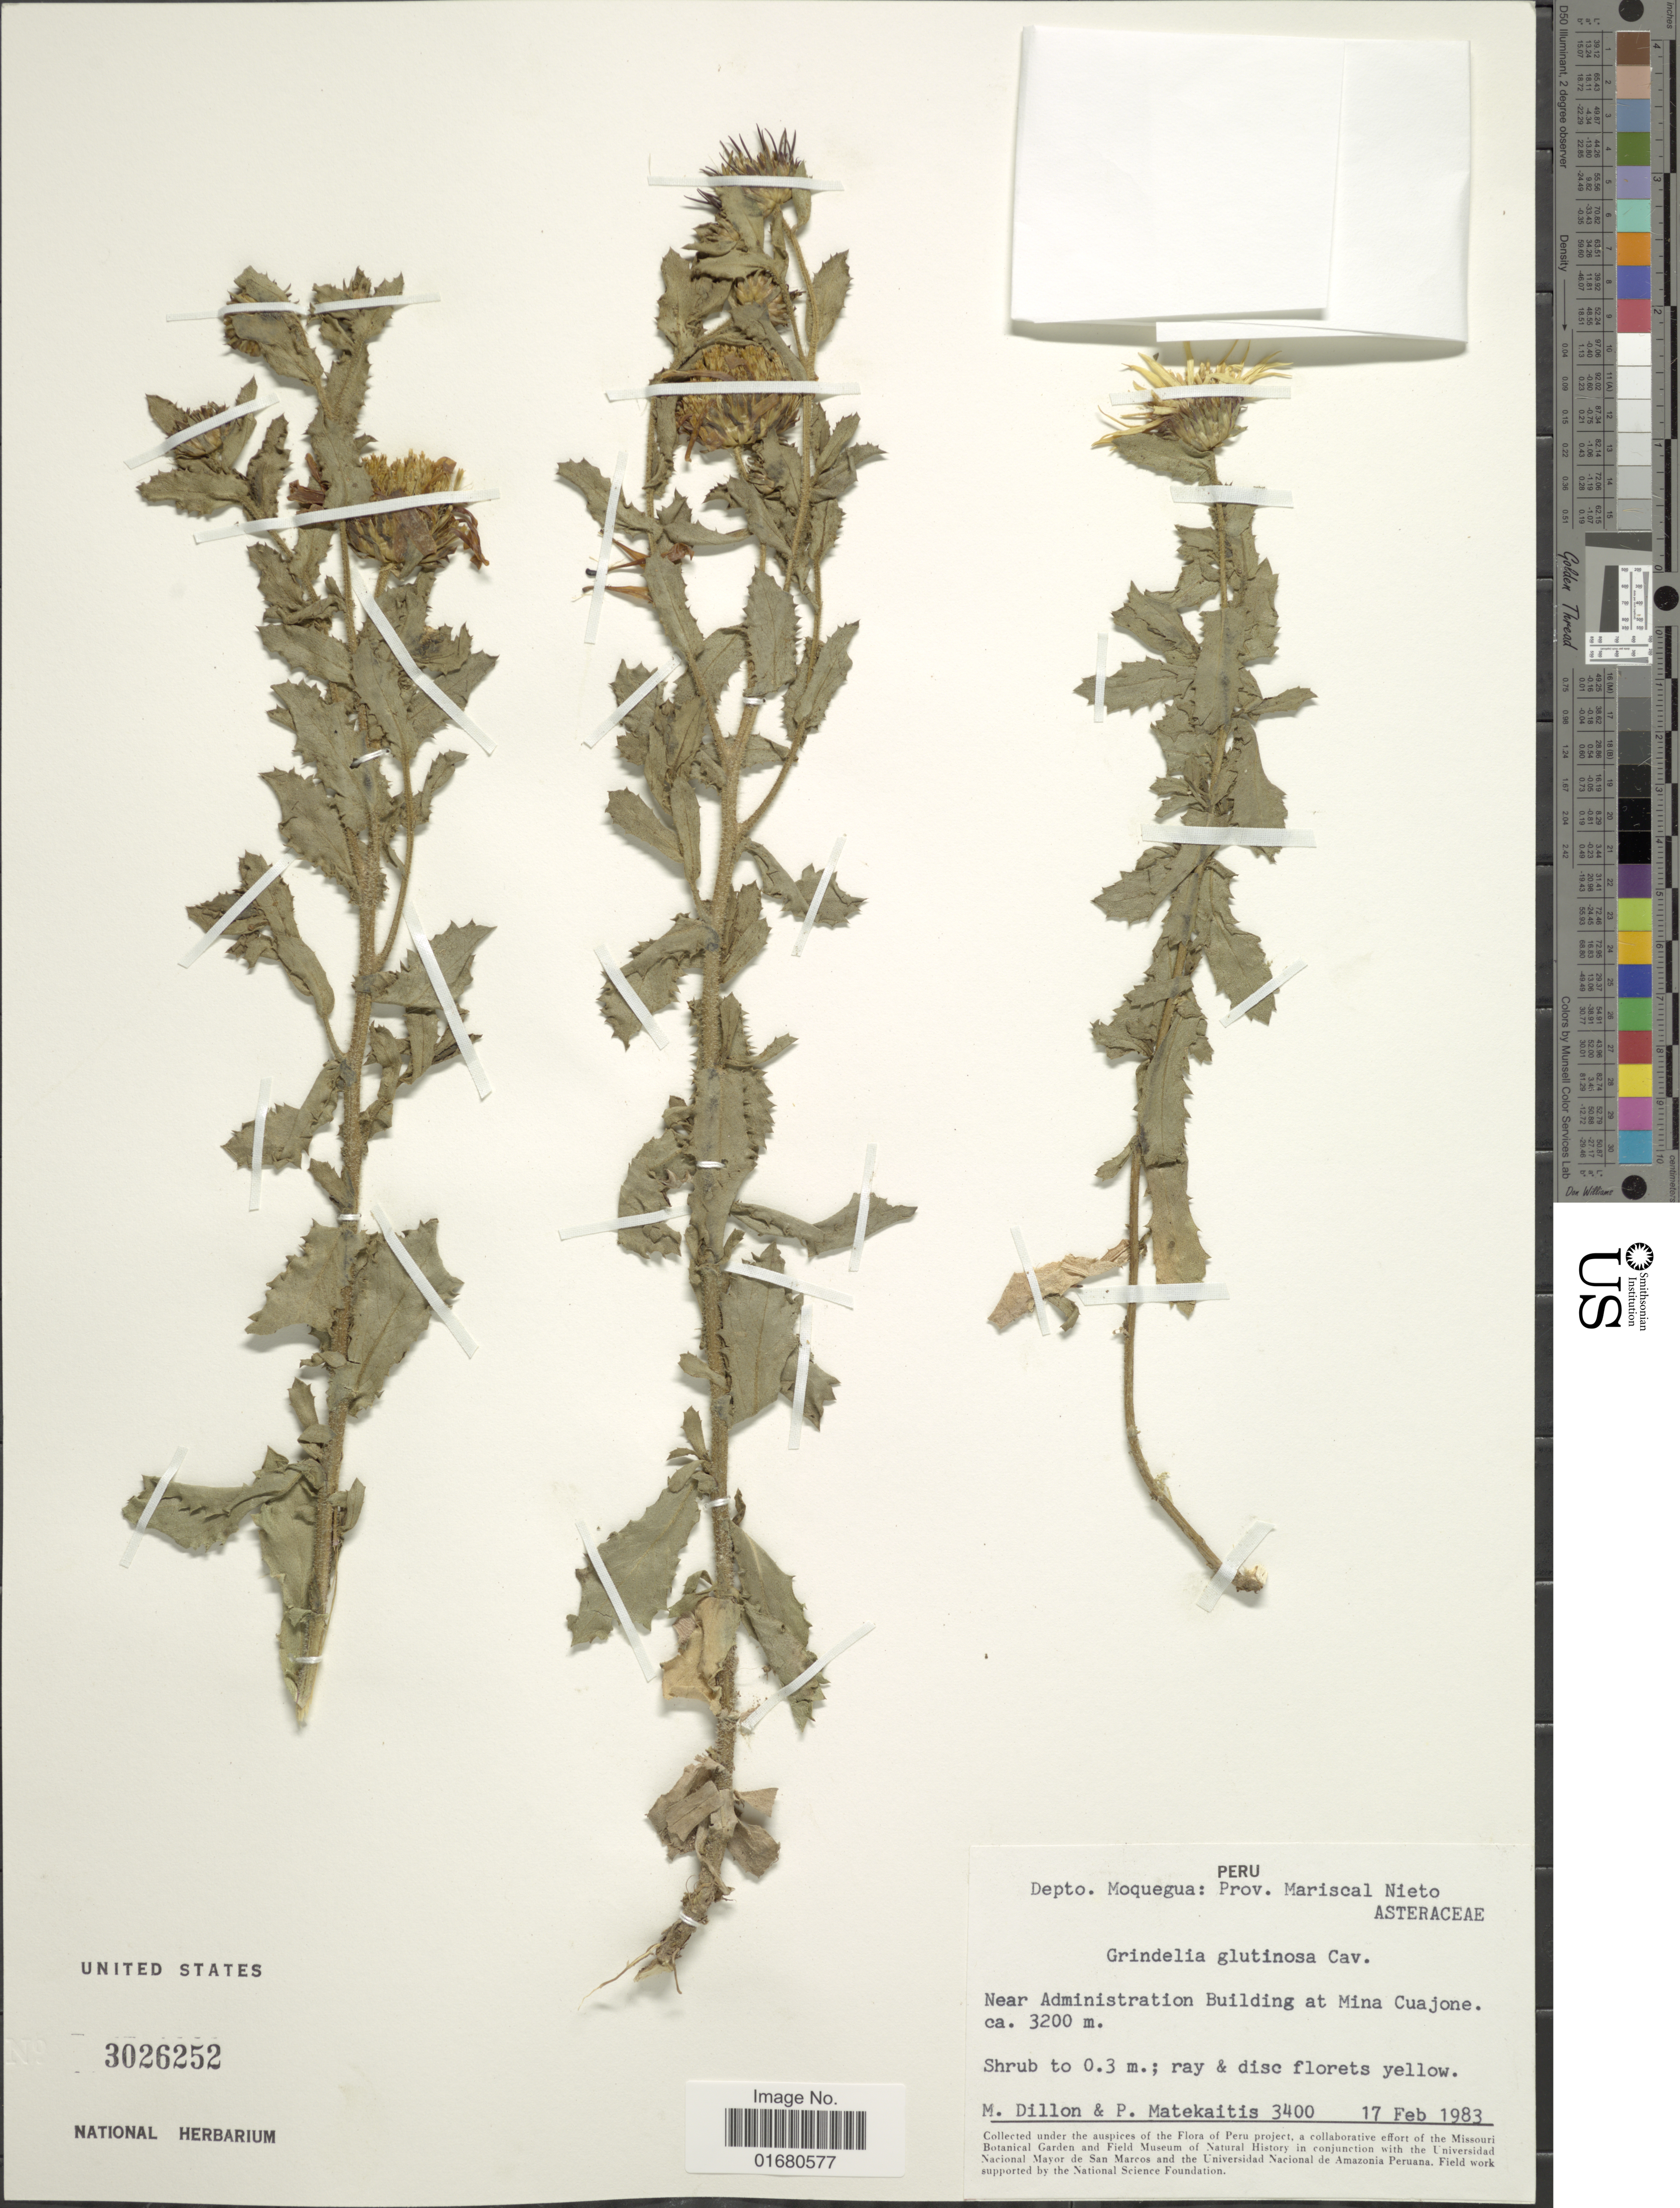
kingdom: Plantae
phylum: Tracheophyta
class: Magnoliopsida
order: Asterales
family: Asteraceae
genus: Grindelia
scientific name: Grindelia glutinosa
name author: (Cav.) Dunal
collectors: M. O. Dillon & P. Matekaitis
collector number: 3400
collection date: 1983-02-17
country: Peru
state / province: Moquegua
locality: Depto. Moquegua: Prov. Mariscal Nieto, Near Administration Building at Mina Cuajone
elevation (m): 3200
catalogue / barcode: US 3026252